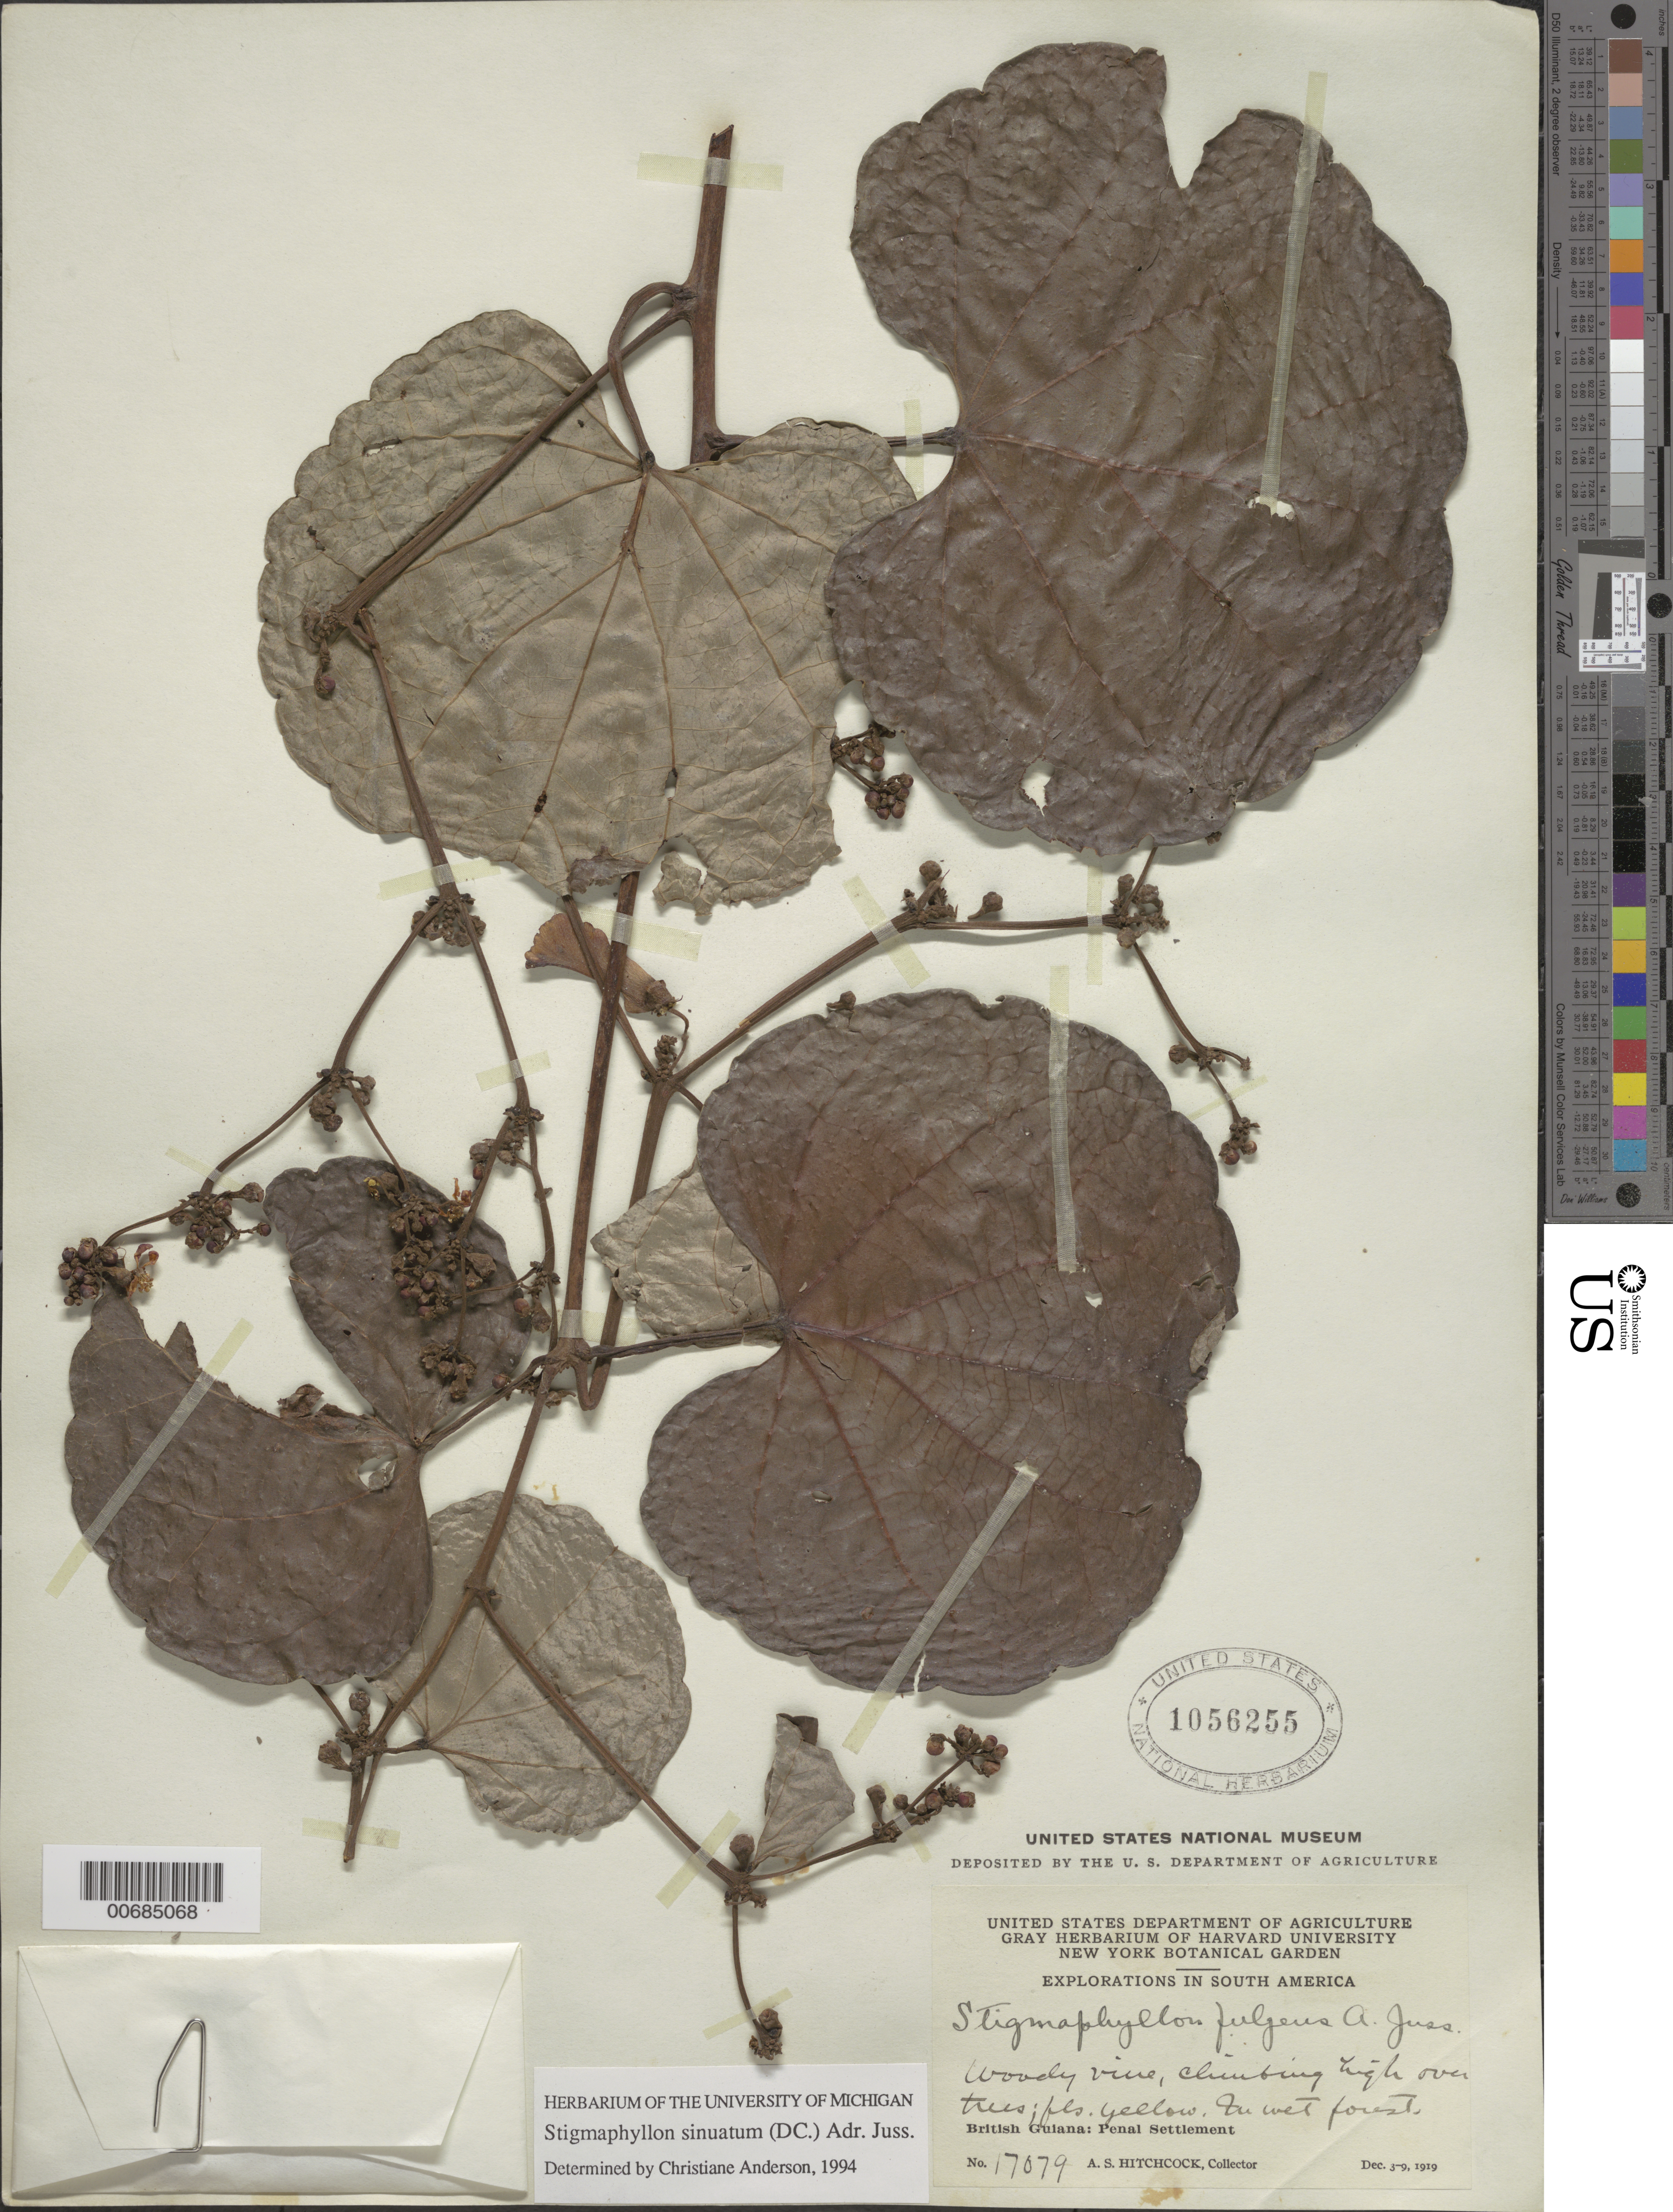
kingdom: Plantae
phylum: Tracheophyta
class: Magnoliopsida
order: Malpighiales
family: Malpighiaceae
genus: Stigmaphyllon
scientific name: Stigmaphyllon sinuatum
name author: (DC.) A. Juss.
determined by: Anderson, C.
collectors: A. S. Hitchcock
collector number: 17079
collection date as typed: Dec. 3-9, 1919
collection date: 1919-12-03/1919-12-09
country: Guyana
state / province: Cuyuni-Mazaruni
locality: Penal Settlement, on W side of Essequibo River, near mouth of Mazaruni River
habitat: Wet forest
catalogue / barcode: US 1056255